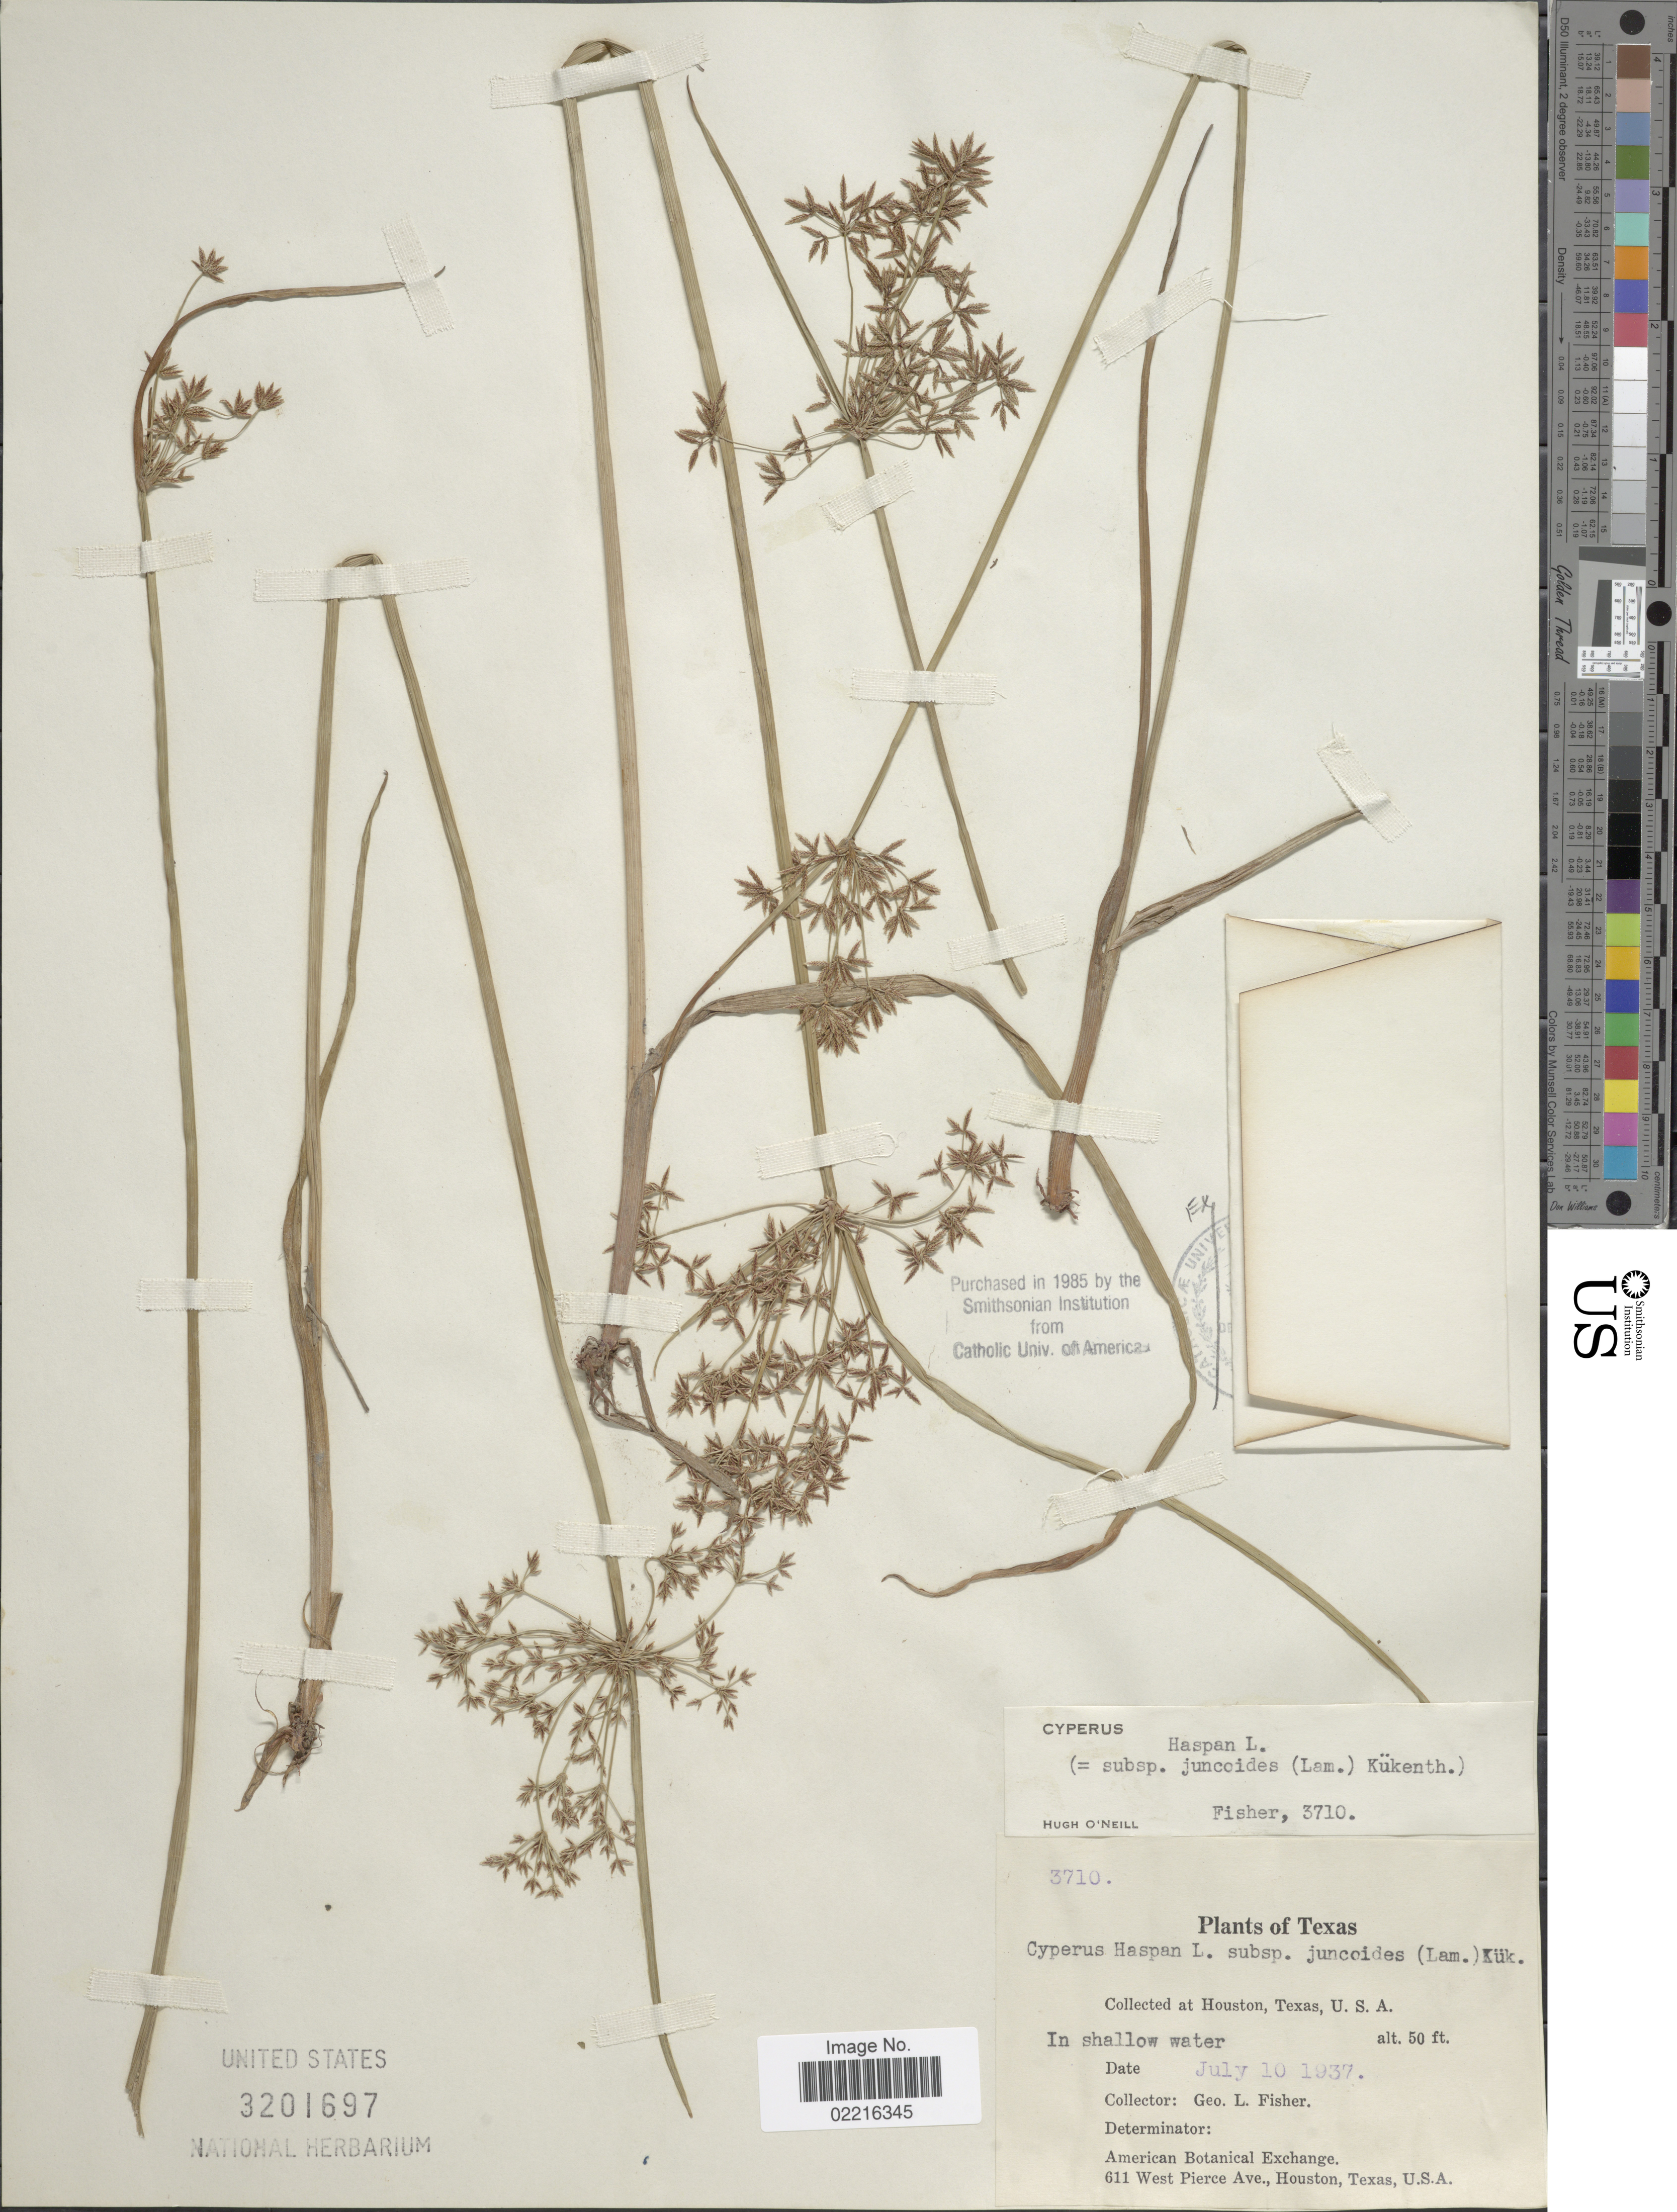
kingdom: Plantae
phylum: Tracheophyta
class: Liliopsida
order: Poales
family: Cyperaceae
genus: Cyperus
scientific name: Cyperus haspan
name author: L.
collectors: G. L. Fisher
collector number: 3710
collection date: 1937-07-10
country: United States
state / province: Texas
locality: Houston, U.S.A.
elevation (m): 15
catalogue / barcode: US 3201697